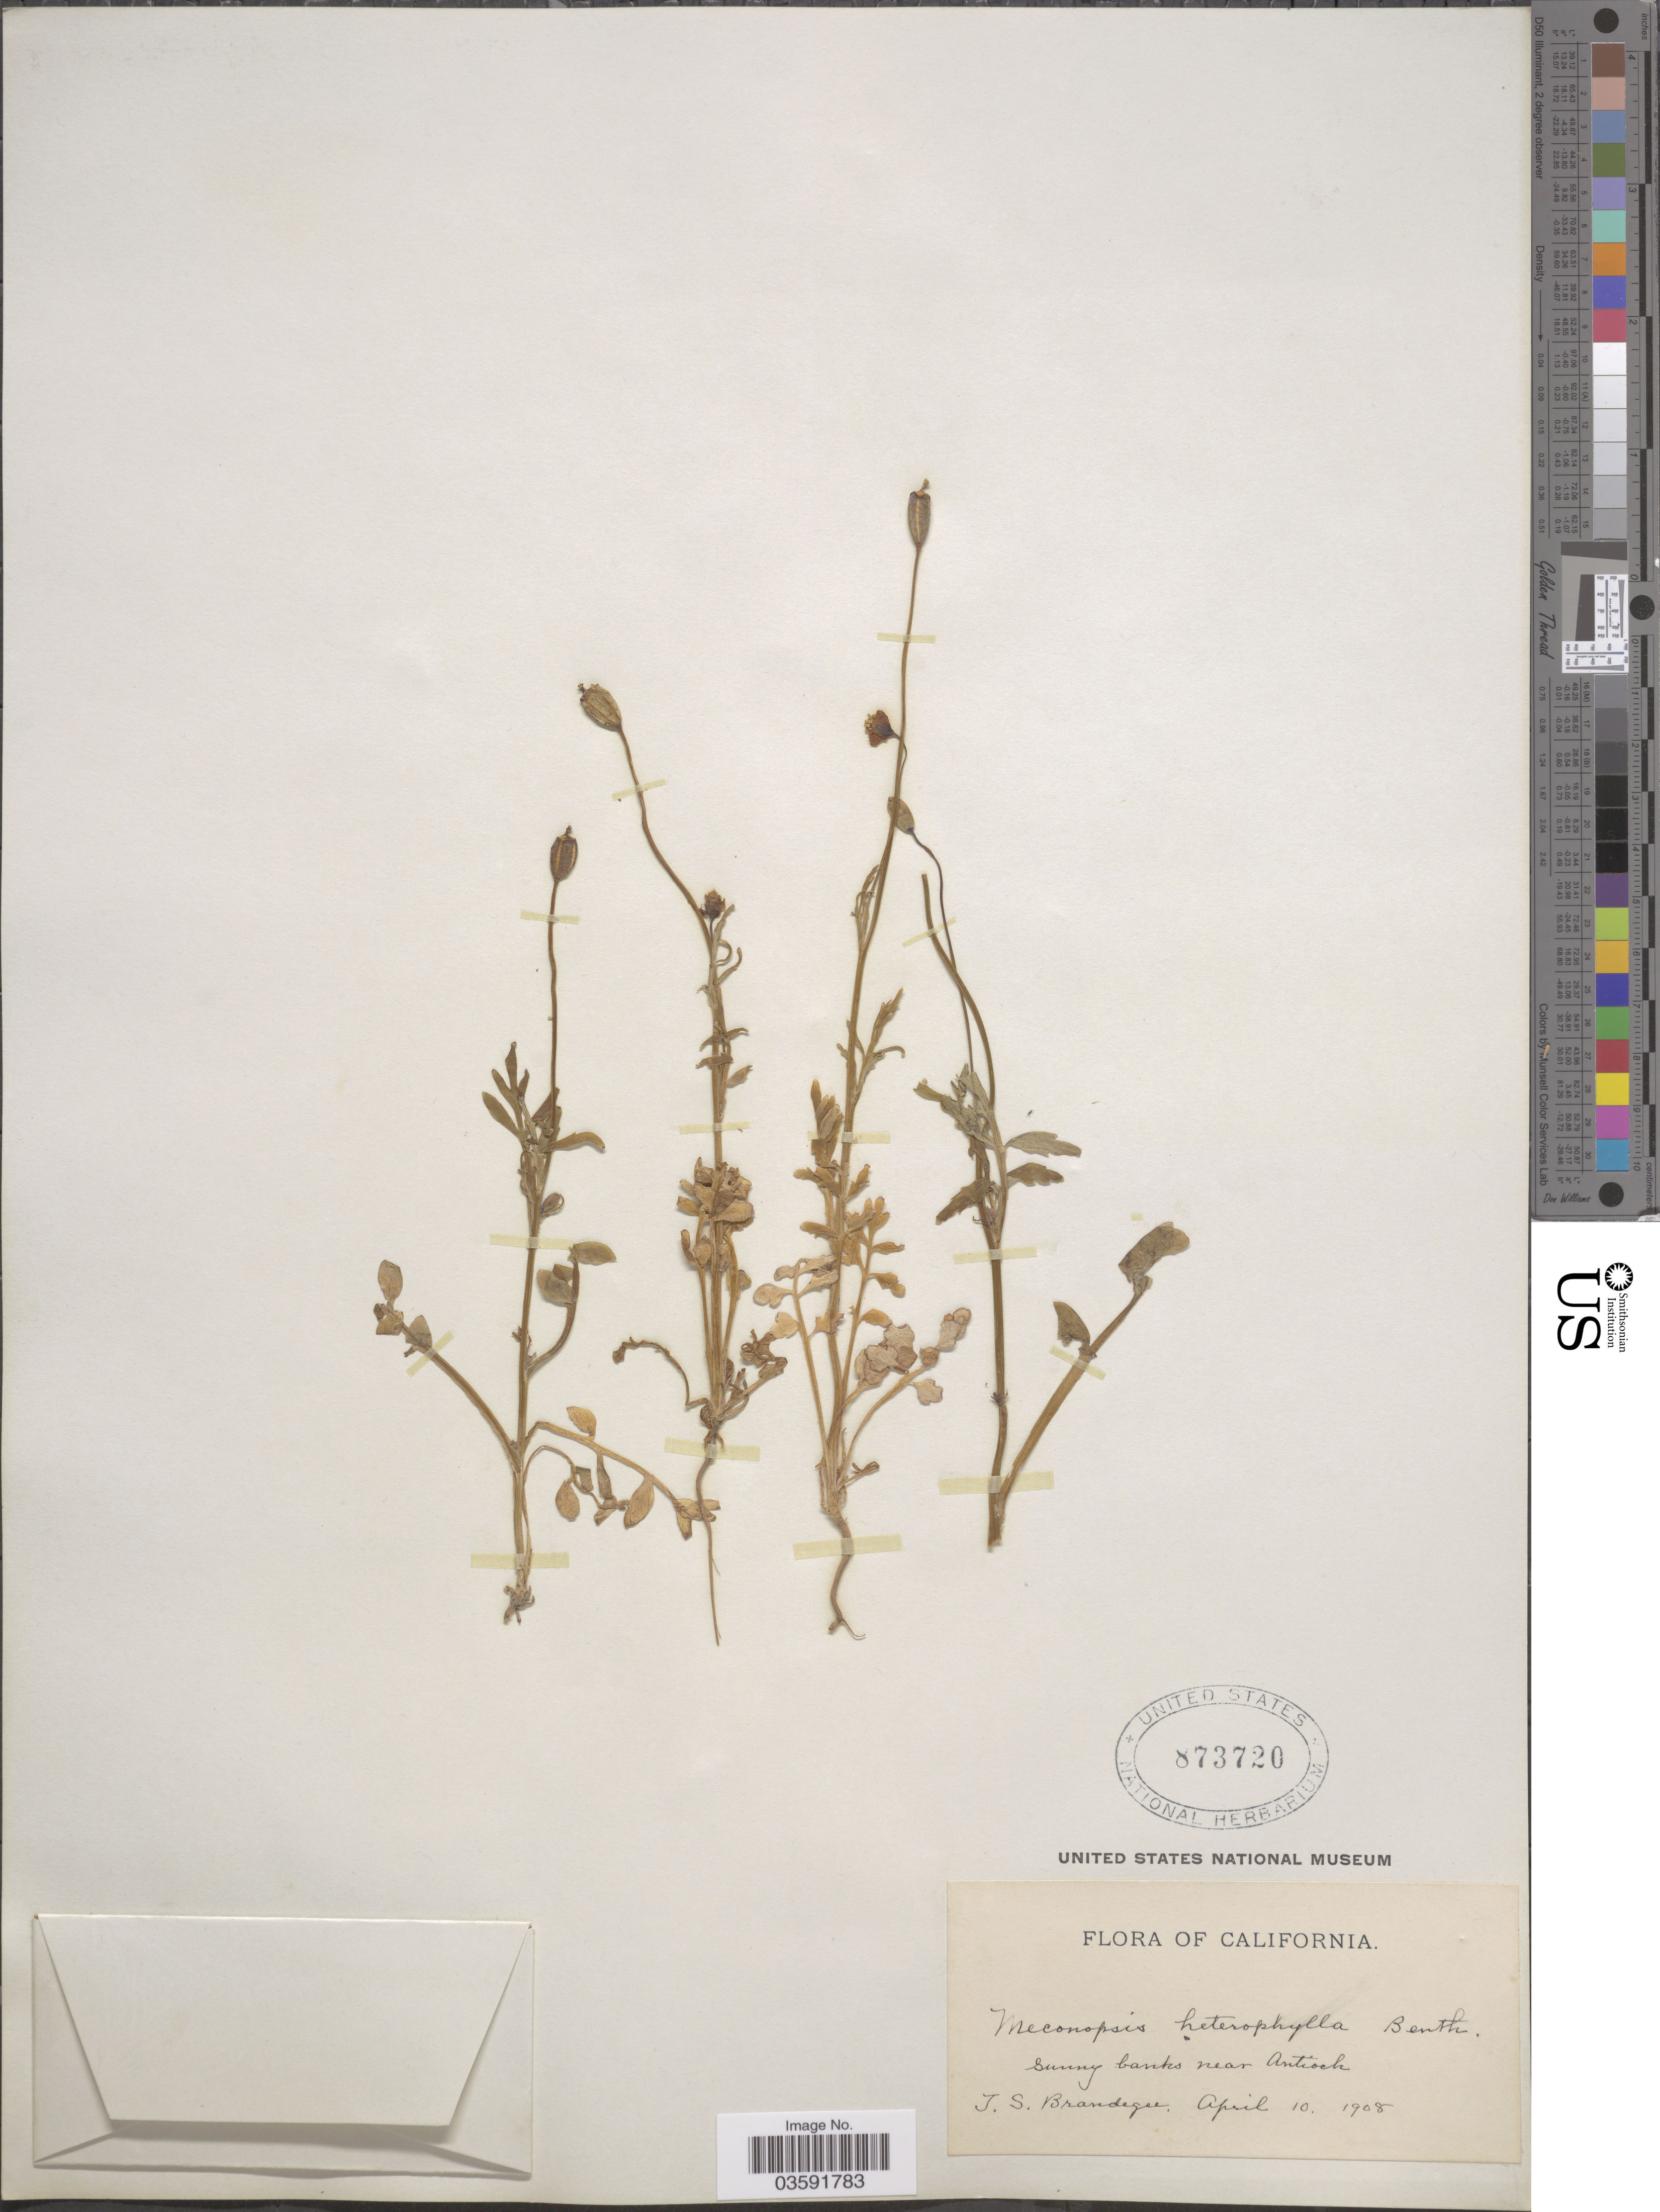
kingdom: Plantae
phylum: Tracheophyta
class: Magnoliopsida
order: Ranunculales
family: Papaveraceae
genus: Papaver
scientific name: Papaver heterophyllum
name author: (Benth.) Greene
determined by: Strong, M. T., (US), Smithsonian Institution - National Museum of Natural History (UNITED STATES)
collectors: J. S. Brandegee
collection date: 1908-04-10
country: United States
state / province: California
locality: Near Antioch.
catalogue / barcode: US 873720